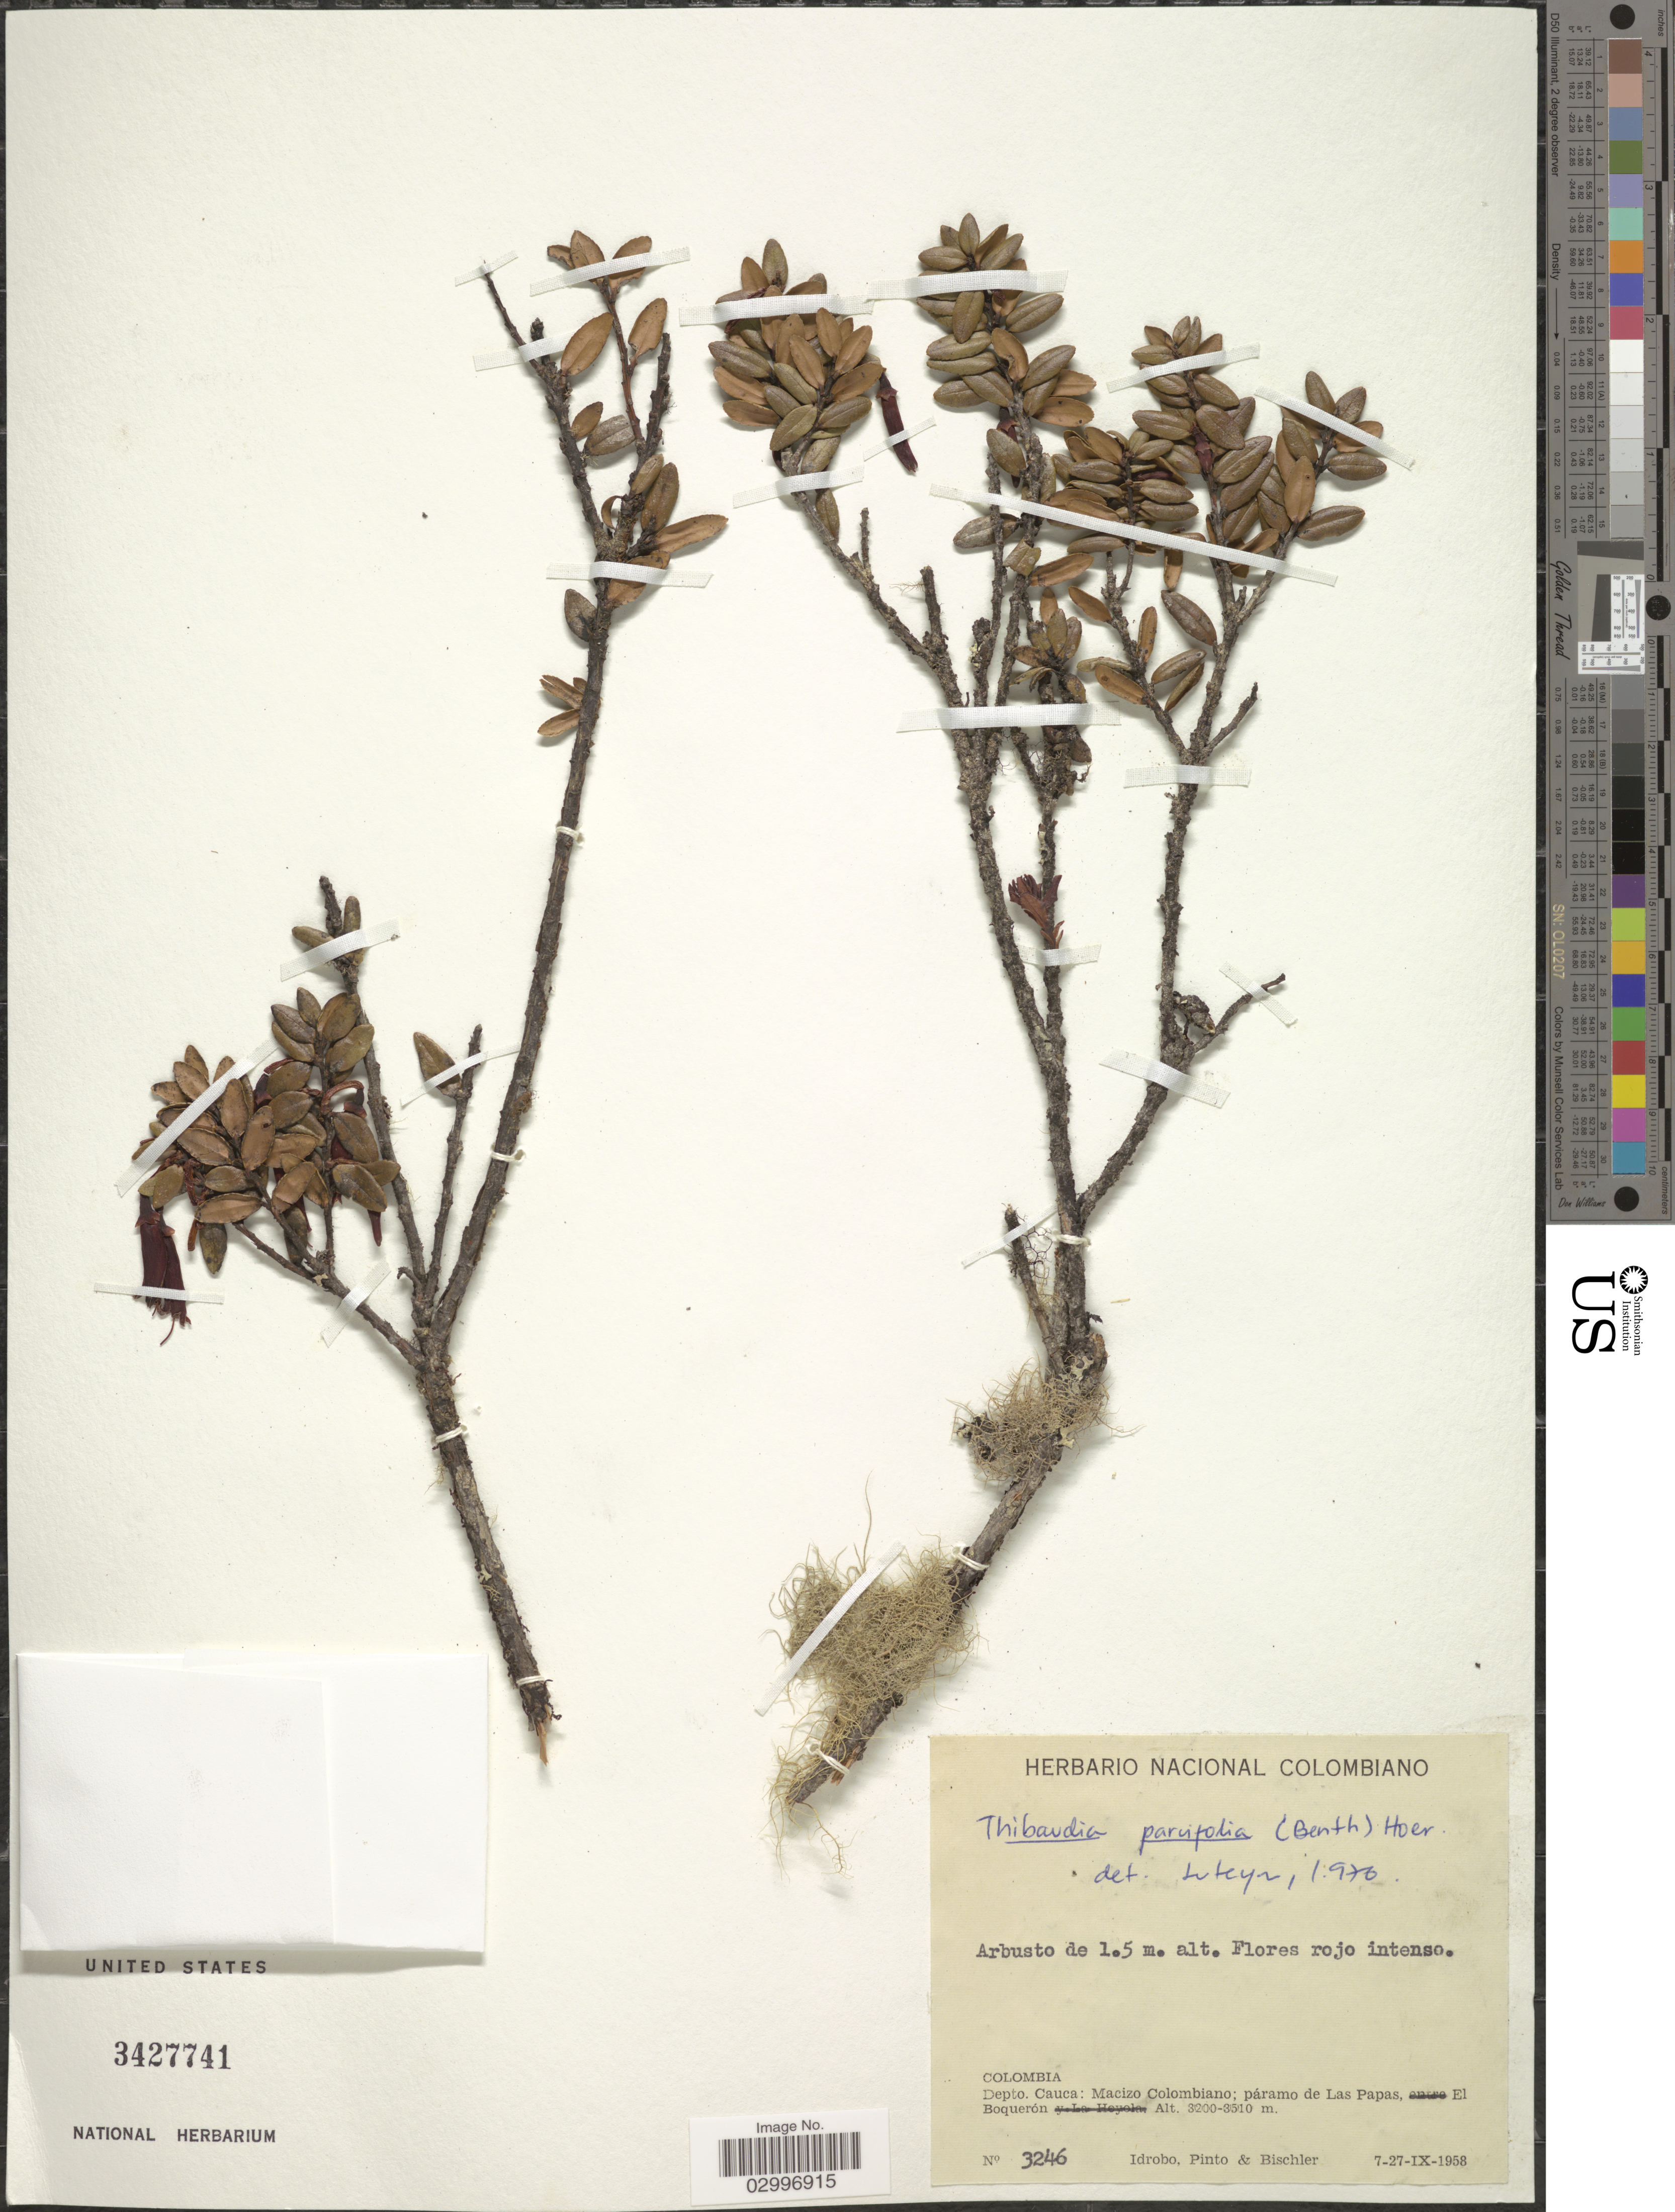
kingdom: Plantae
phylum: Tracheophyta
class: Magnoliopsida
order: Ericales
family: Ericaceae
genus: Thibaudia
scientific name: Thibaudia parvifolia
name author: (Benth.) Hoerold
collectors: -- Idrobo, Pinto, -- & -. Bischler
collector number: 3246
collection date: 1958-09-07/1958-09-27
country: Colombia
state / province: Cauca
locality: Depto. Caucas: Macizo Colombiano; páramo de Las Papas, El Boquerón.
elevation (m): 3200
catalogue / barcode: US 3427741